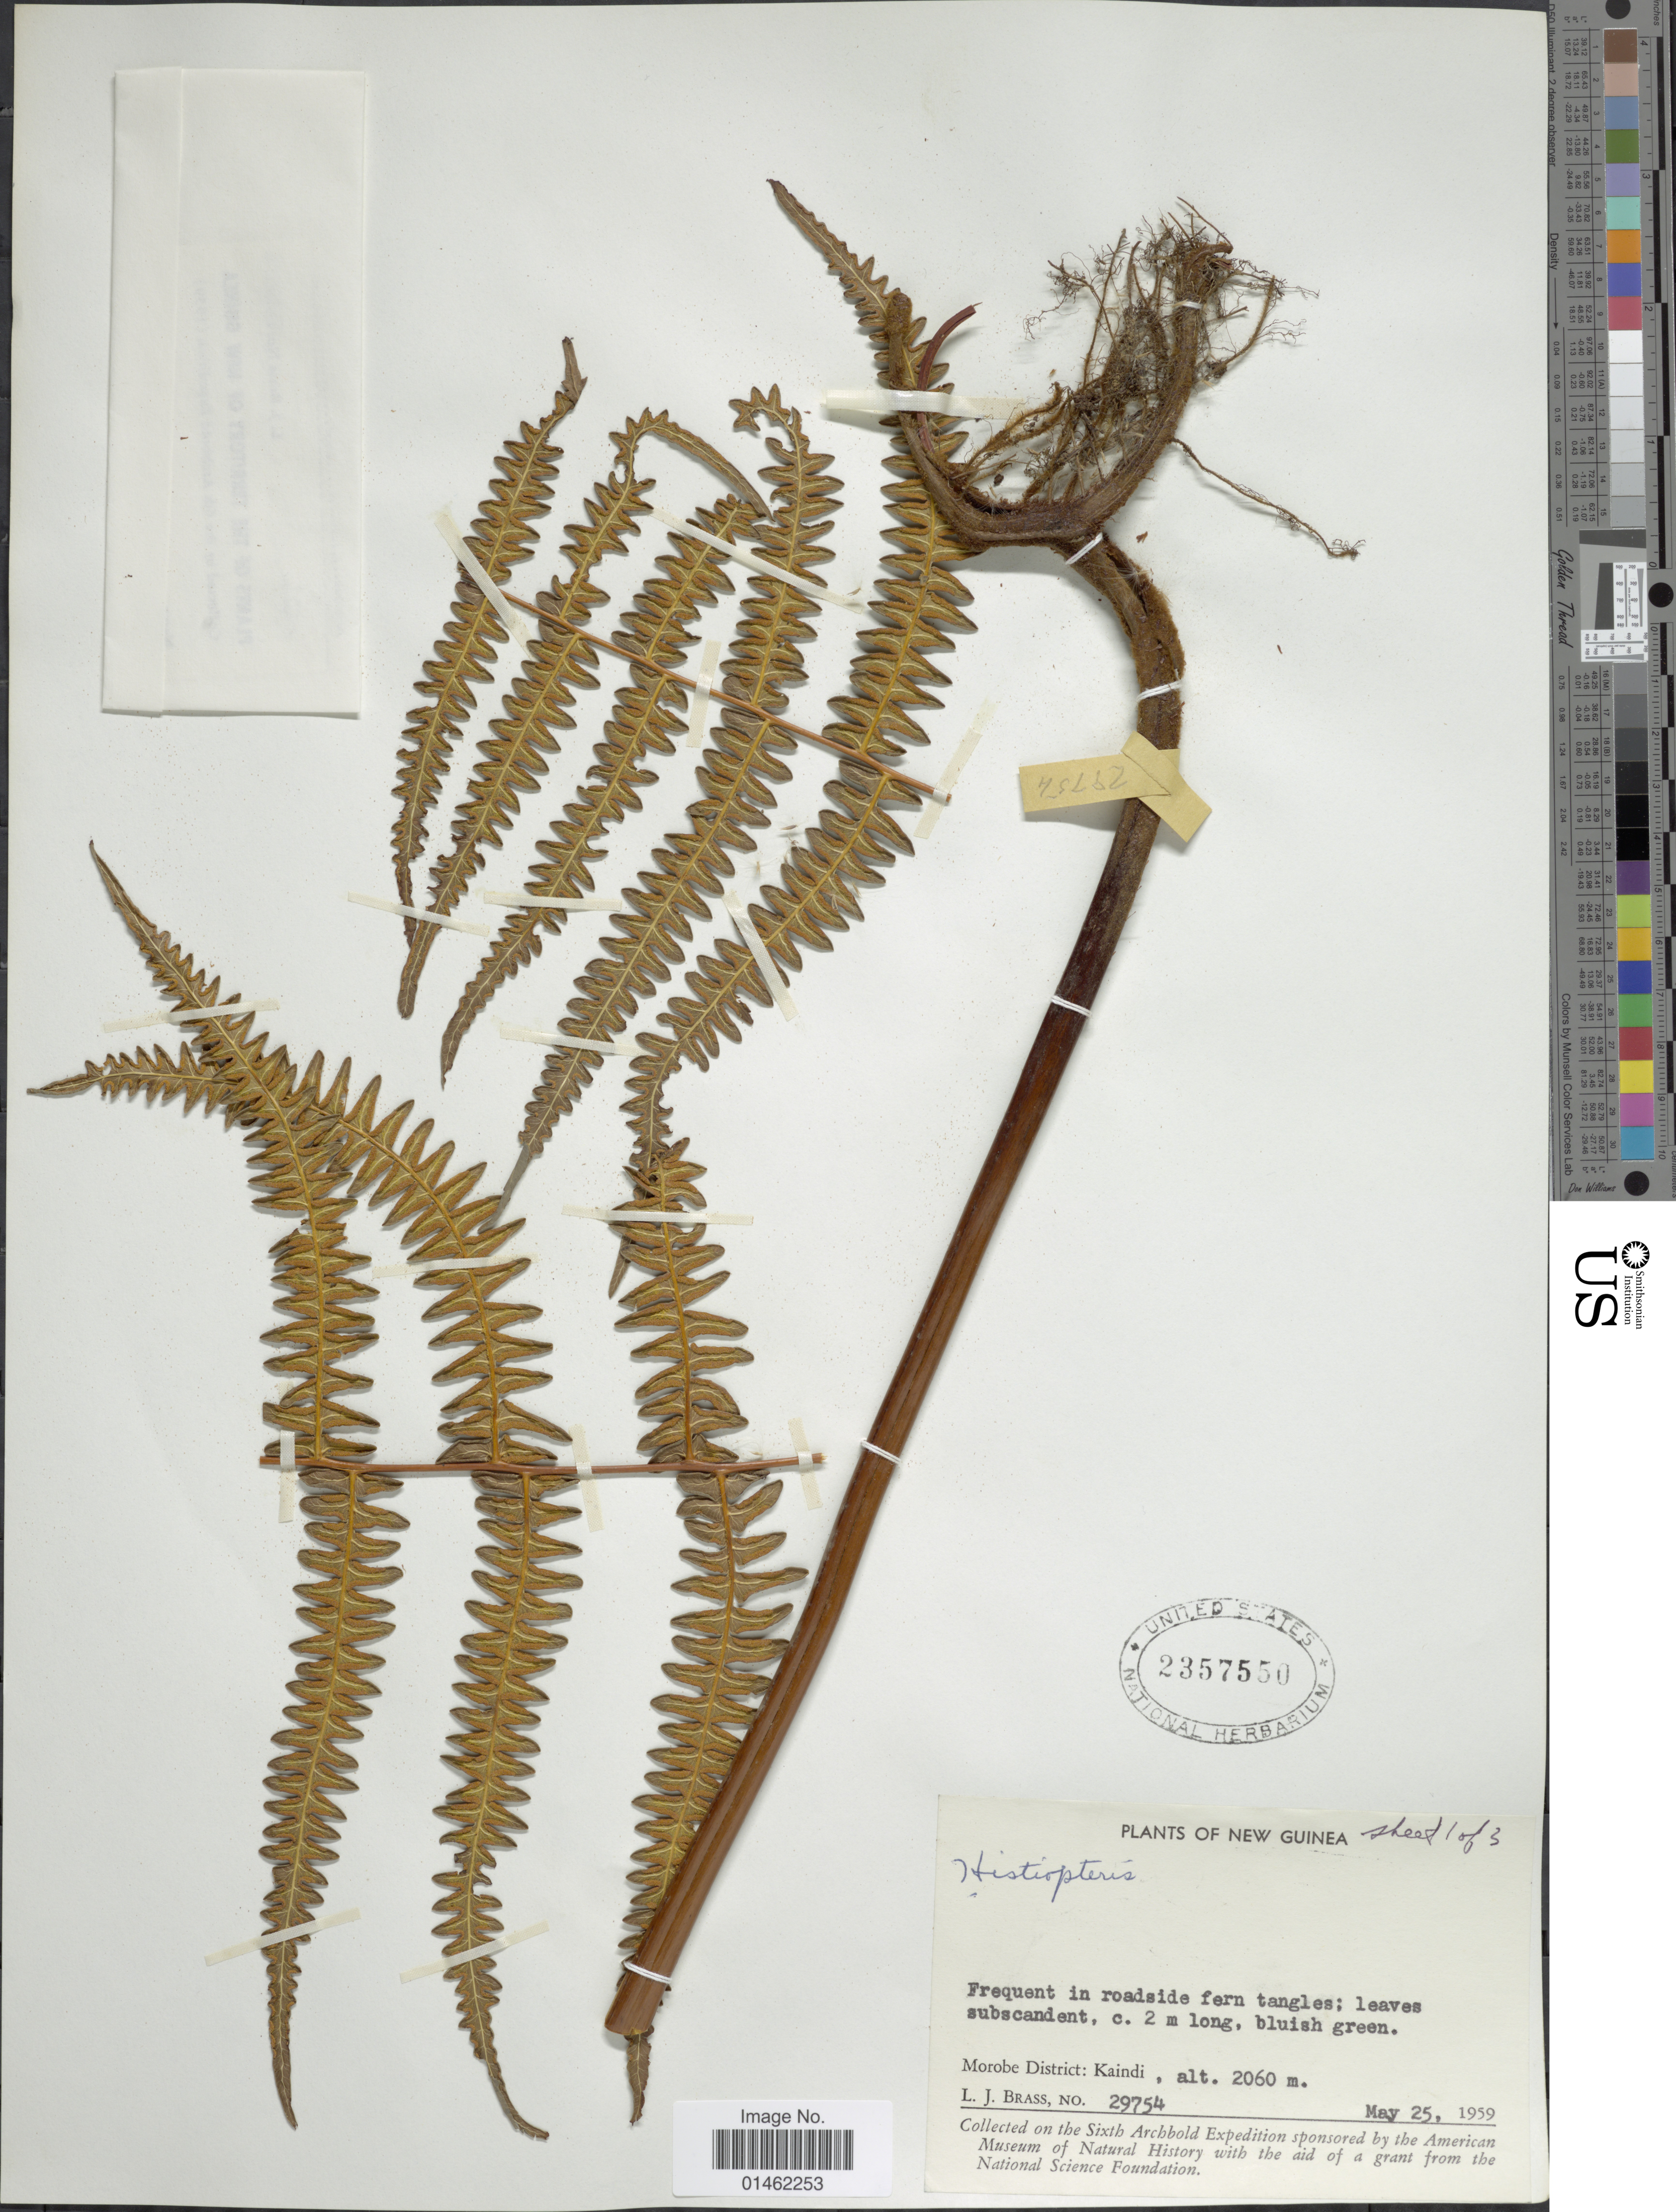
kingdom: Plantae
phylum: Tracheophyta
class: Polypodiopsida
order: Polypodiales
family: Dennstaedtiaceae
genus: Histiopteris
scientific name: Histiopteris sp.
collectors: L. J. Brass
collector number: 29754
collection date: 1959-05-25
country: Papua New Guinea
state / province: Morobe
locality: New Guinea, Morobe District: Kaindi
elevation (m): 2060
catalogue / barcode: US 2357550